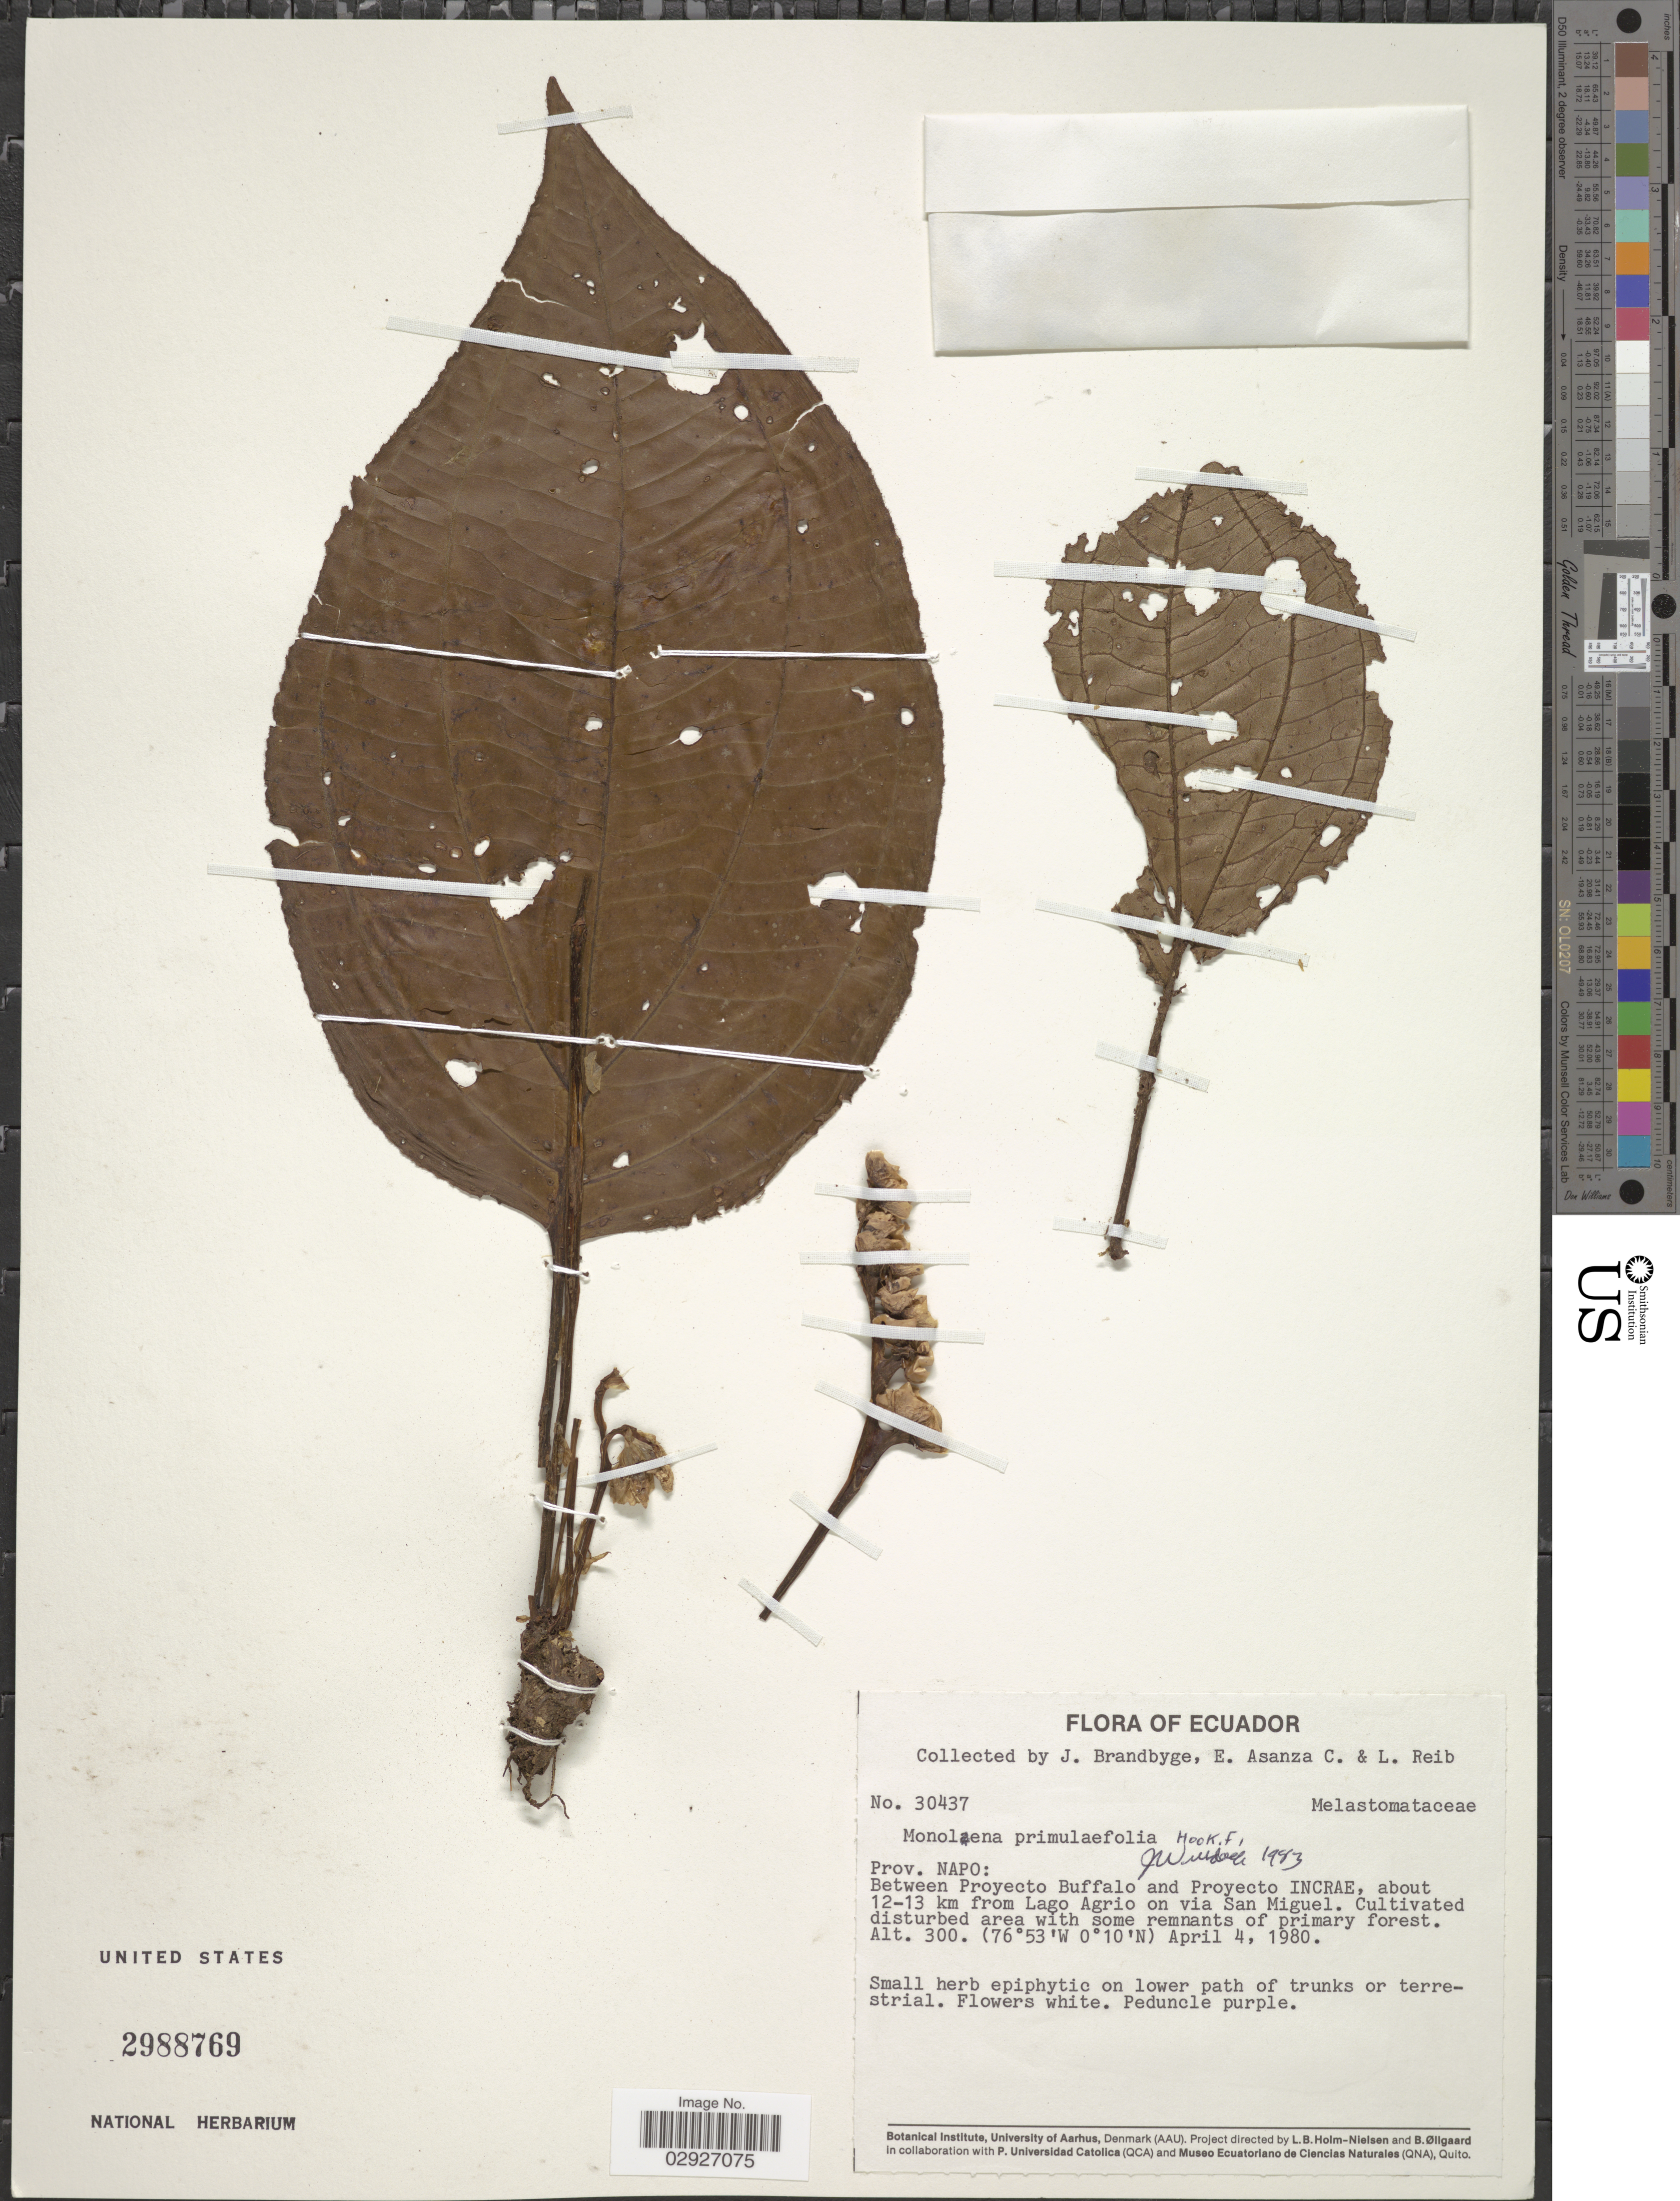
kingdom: Plantae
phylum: Tracheophyta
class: Magnoliopsida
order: Myrtales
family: Melastomataceae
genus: Monolena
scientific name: Monolena primuliflora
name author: Hook. f.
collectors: J. Brandbyge, E. Asanza C. & L. Reib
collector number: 30437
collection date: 1980-04-04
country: Ecuador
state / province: Napo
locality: Between Proyecto Buffalo and Proyecto INCRAE, about 12-13 km from Lago Agrio on via San Miguel.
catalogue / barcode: US 2988769